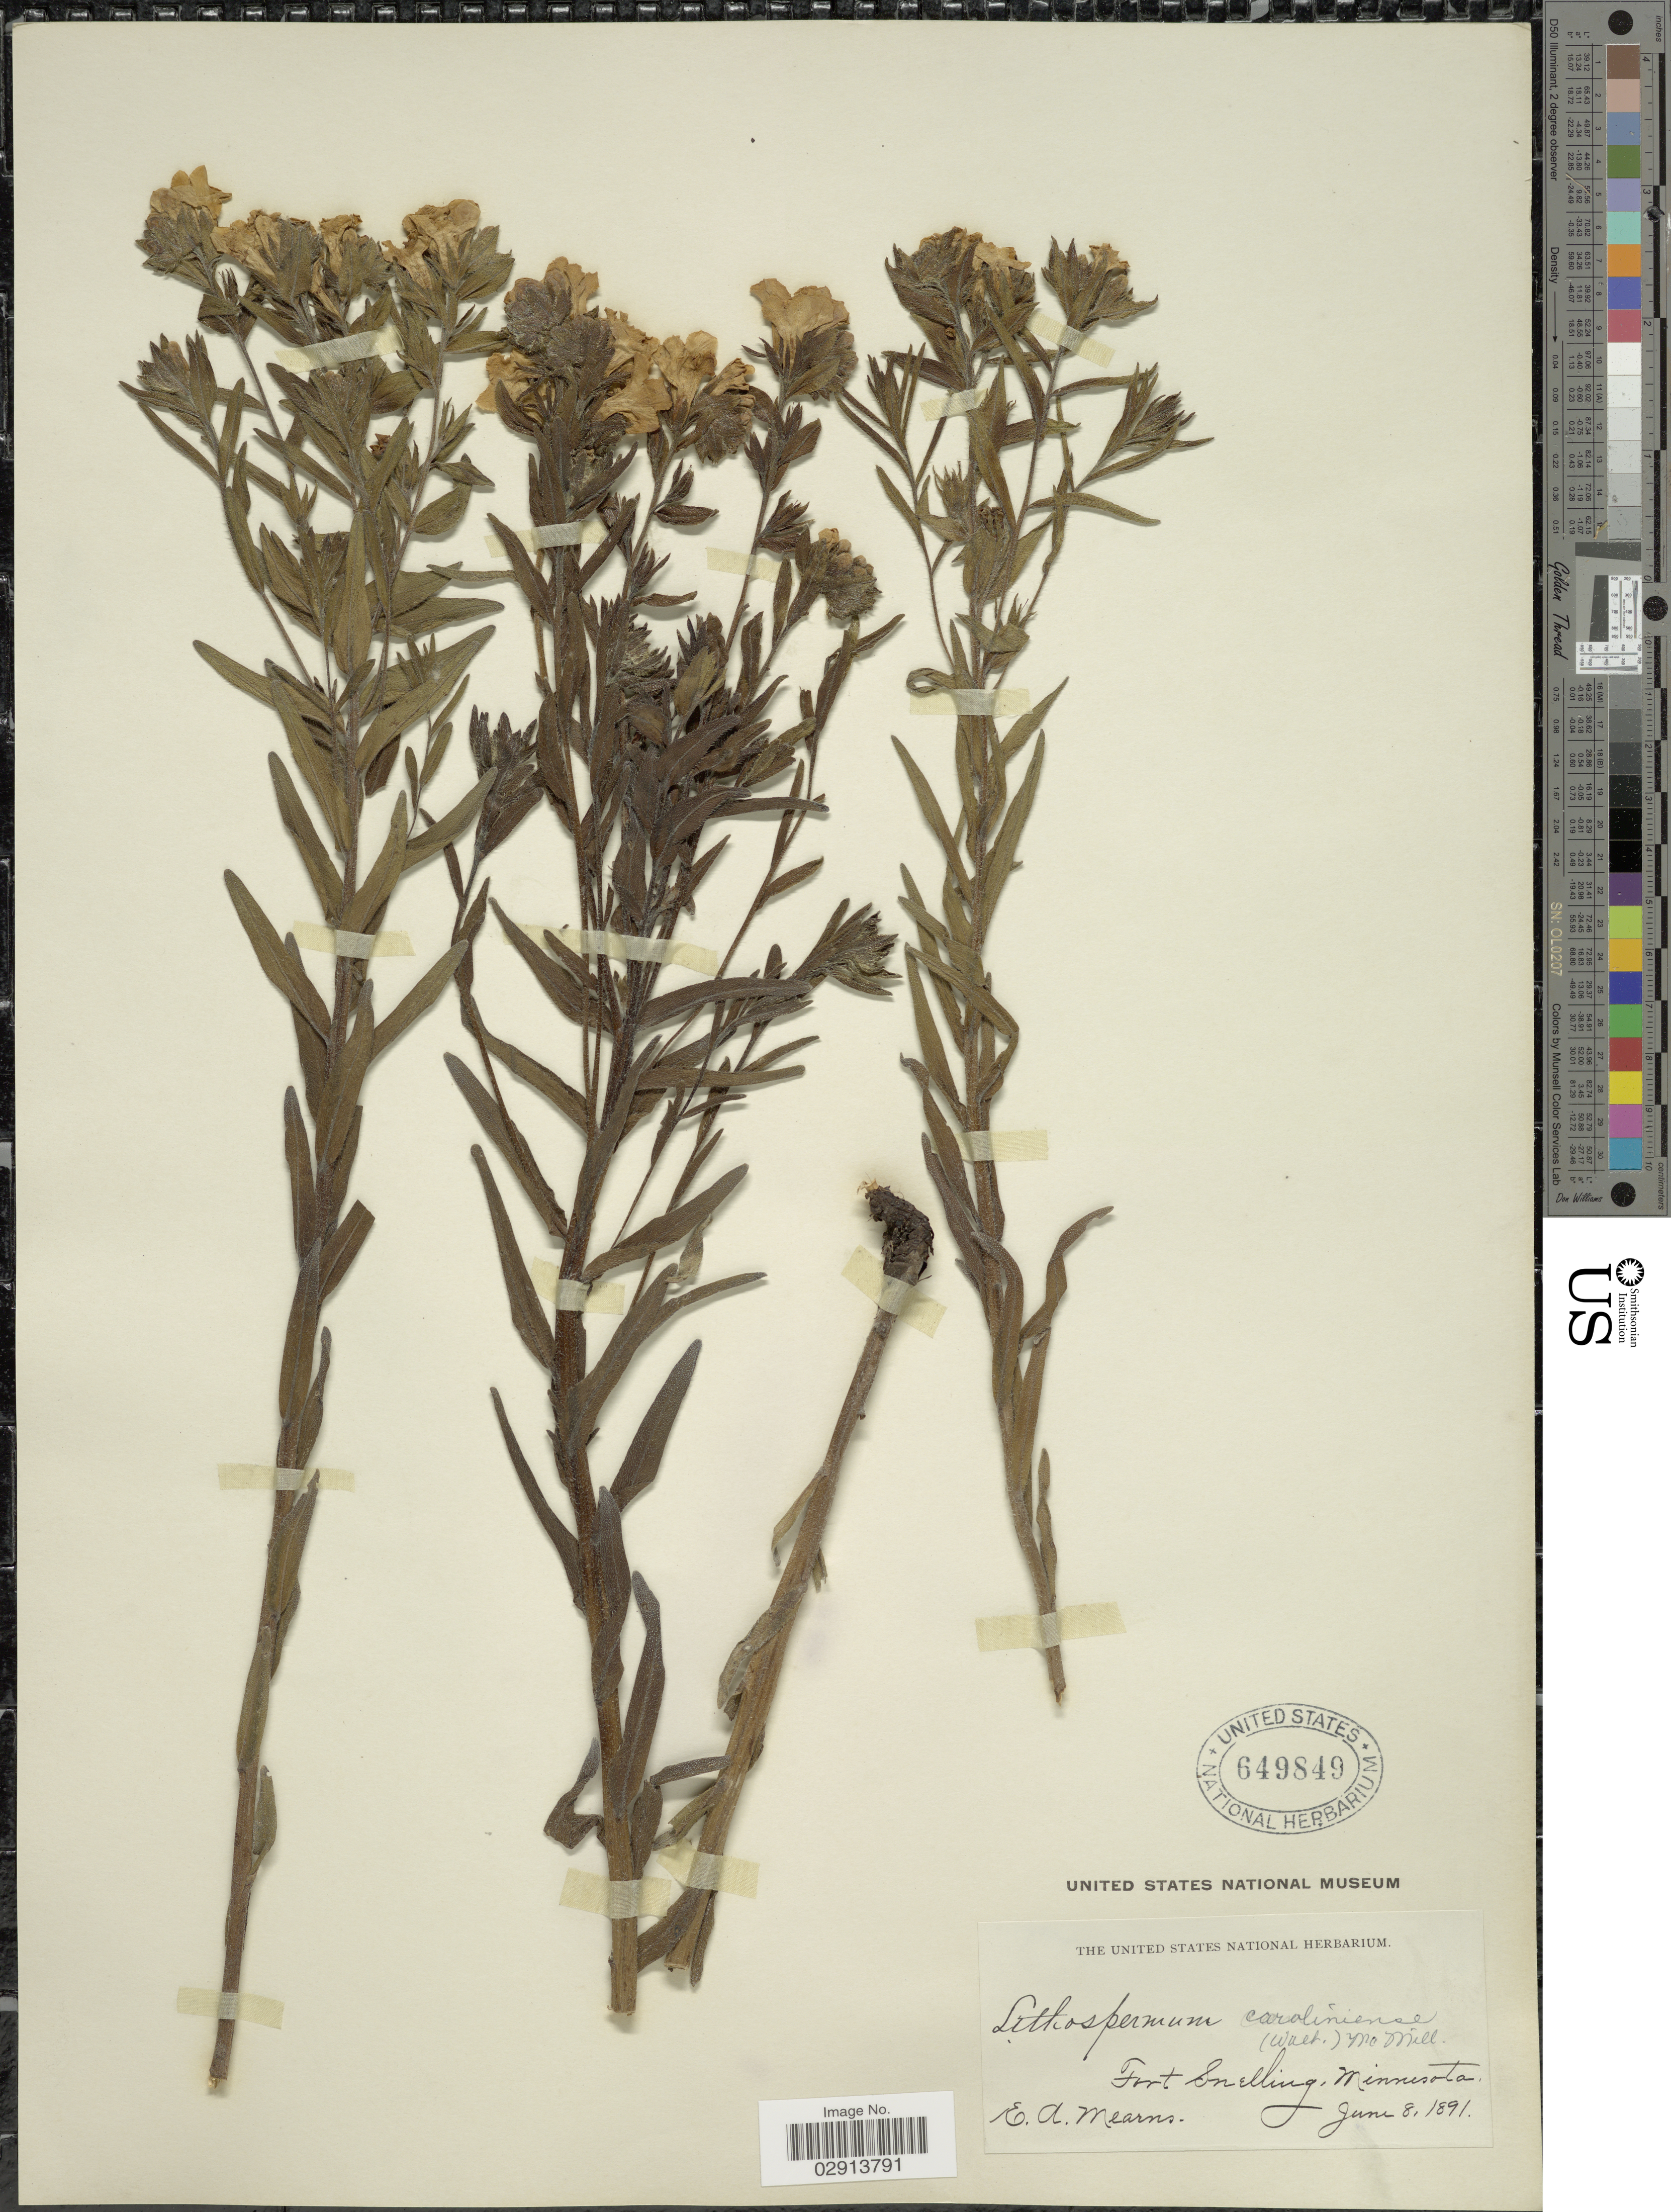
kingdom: Plantae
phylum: Tracheophyta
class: Magnoliopsida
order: Boraginales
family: Boraginaceae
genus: Lithospermum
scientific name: Lithospermum caroliniense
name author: (J.F. Gmel.) MacMill.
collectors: E. A. Mearns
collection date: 1891-06-08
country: United States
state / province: Minnesota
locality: Fort Snelling, Minnesota.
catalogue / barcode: US 649849